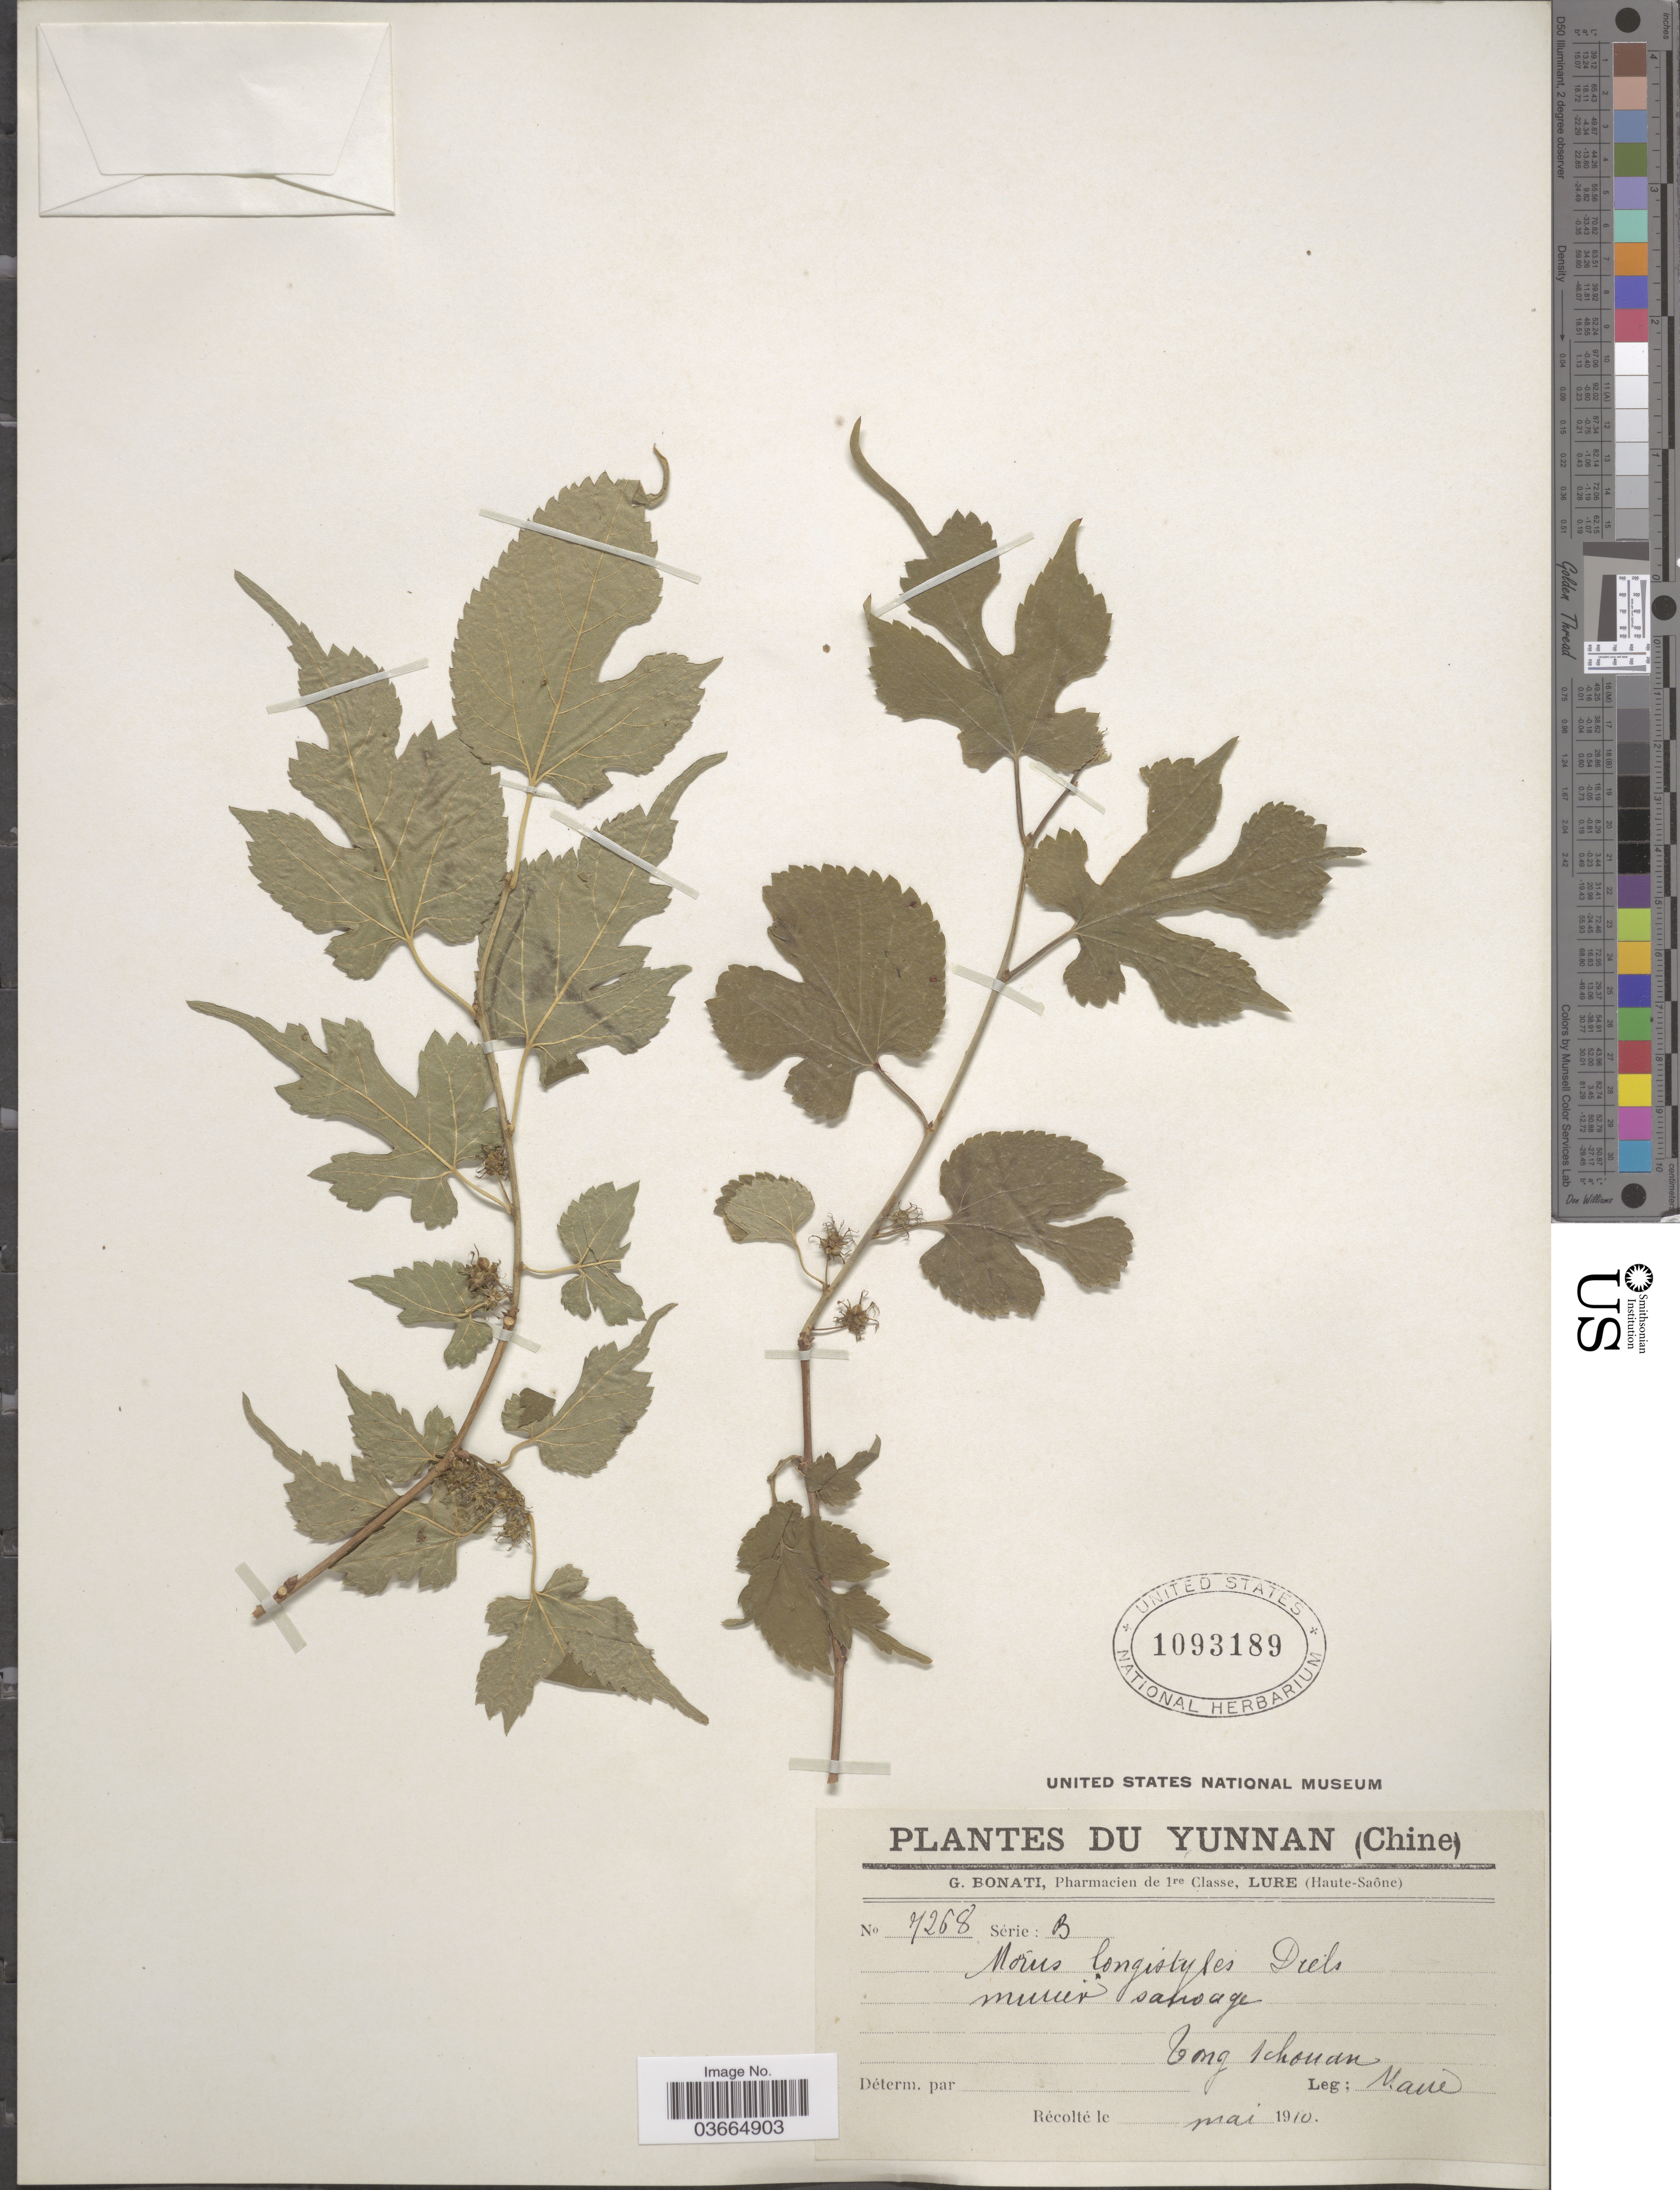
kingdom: Plantae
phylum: Tracheophyta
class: Magnoliopsida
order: Rosales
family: Moraceae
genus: Morus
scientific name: Morus acidosa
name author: Griff.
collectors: Maire, --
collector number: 7268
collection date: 1910-05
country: China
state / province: Yunnan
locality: Tong Schouan.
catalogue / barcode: US 1093189